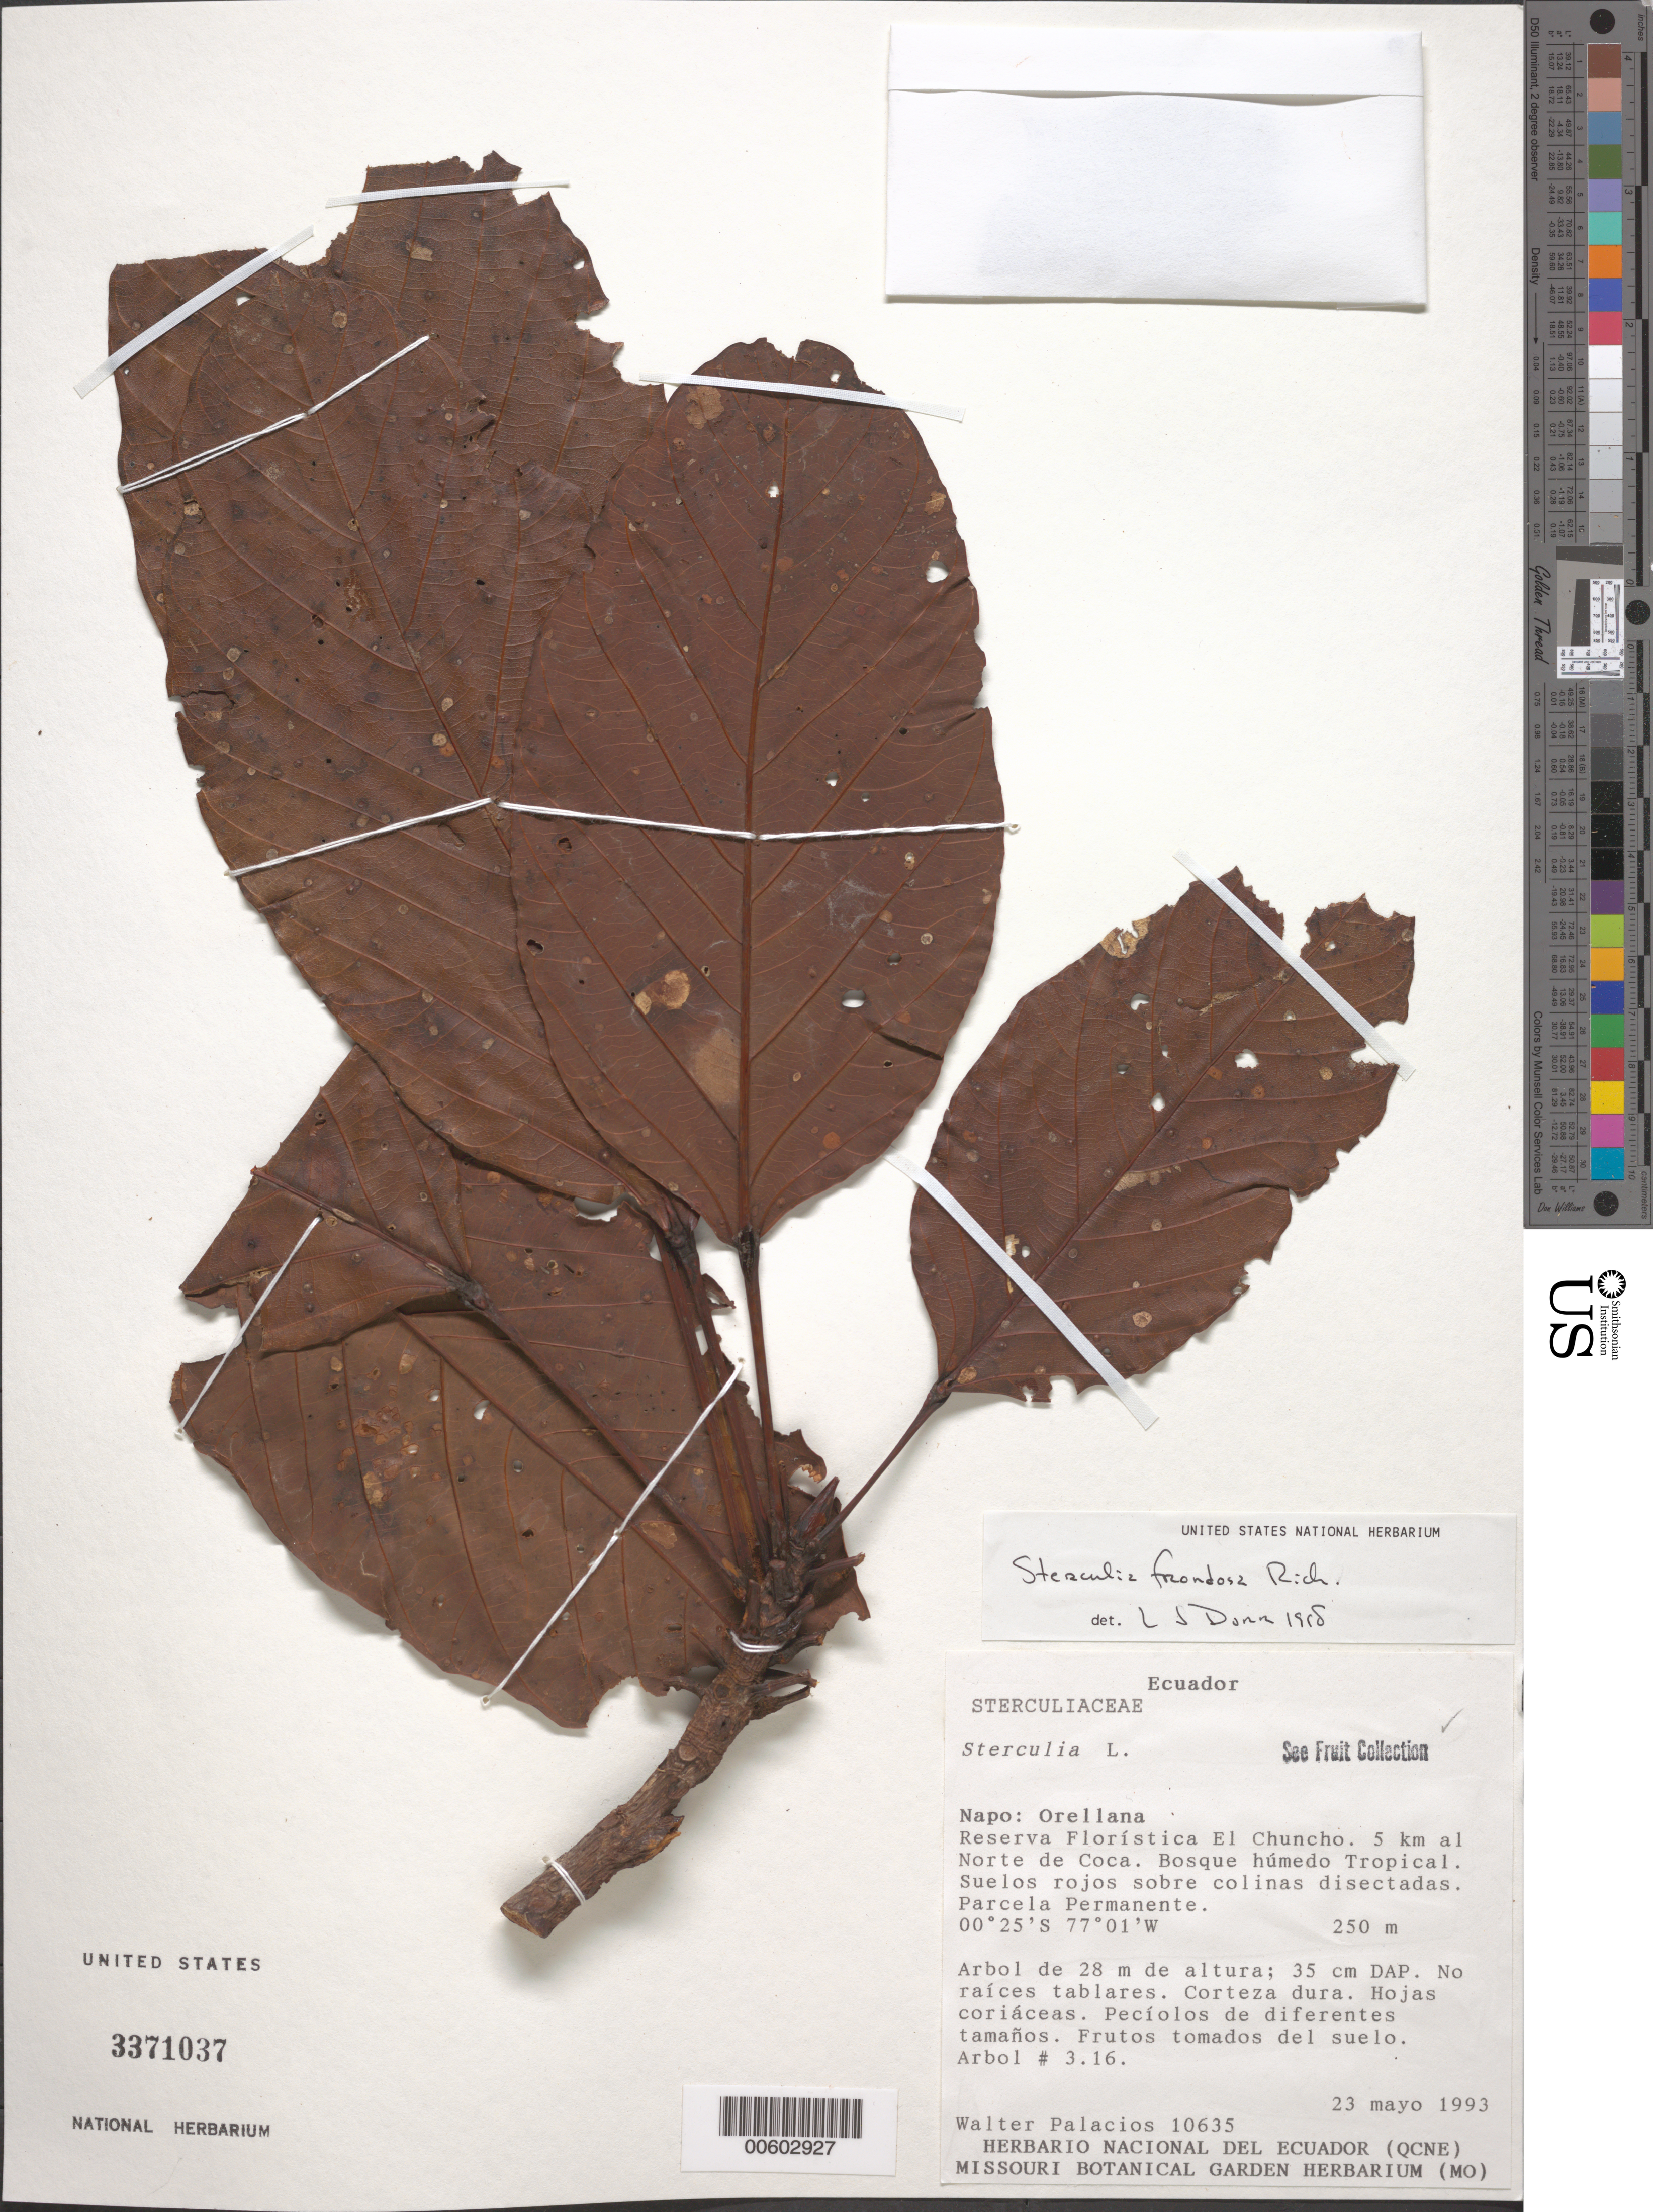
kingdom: Plantae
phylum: Tracheophyta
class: Magnoliopsida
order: Malvales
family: Malvaceae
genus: Sterculia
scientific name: Sterculia frondosa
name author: Rich.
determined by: Dorr, L. J., (BOT), Smithsonian Institution - National Museum of Natural History (UNITED STATES)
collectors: W. Palacios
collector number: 10635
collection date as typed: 23 May 1993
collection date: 1993-05-23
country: Ecuador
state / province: Napo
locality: Orellana. Reserva Florística El Chuncho, 5 km al N de Coca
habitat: Bosque húmedo tropical, suelos rojos de colinas disectadas, parcela permanente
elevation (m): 250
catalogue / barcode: US 3371037